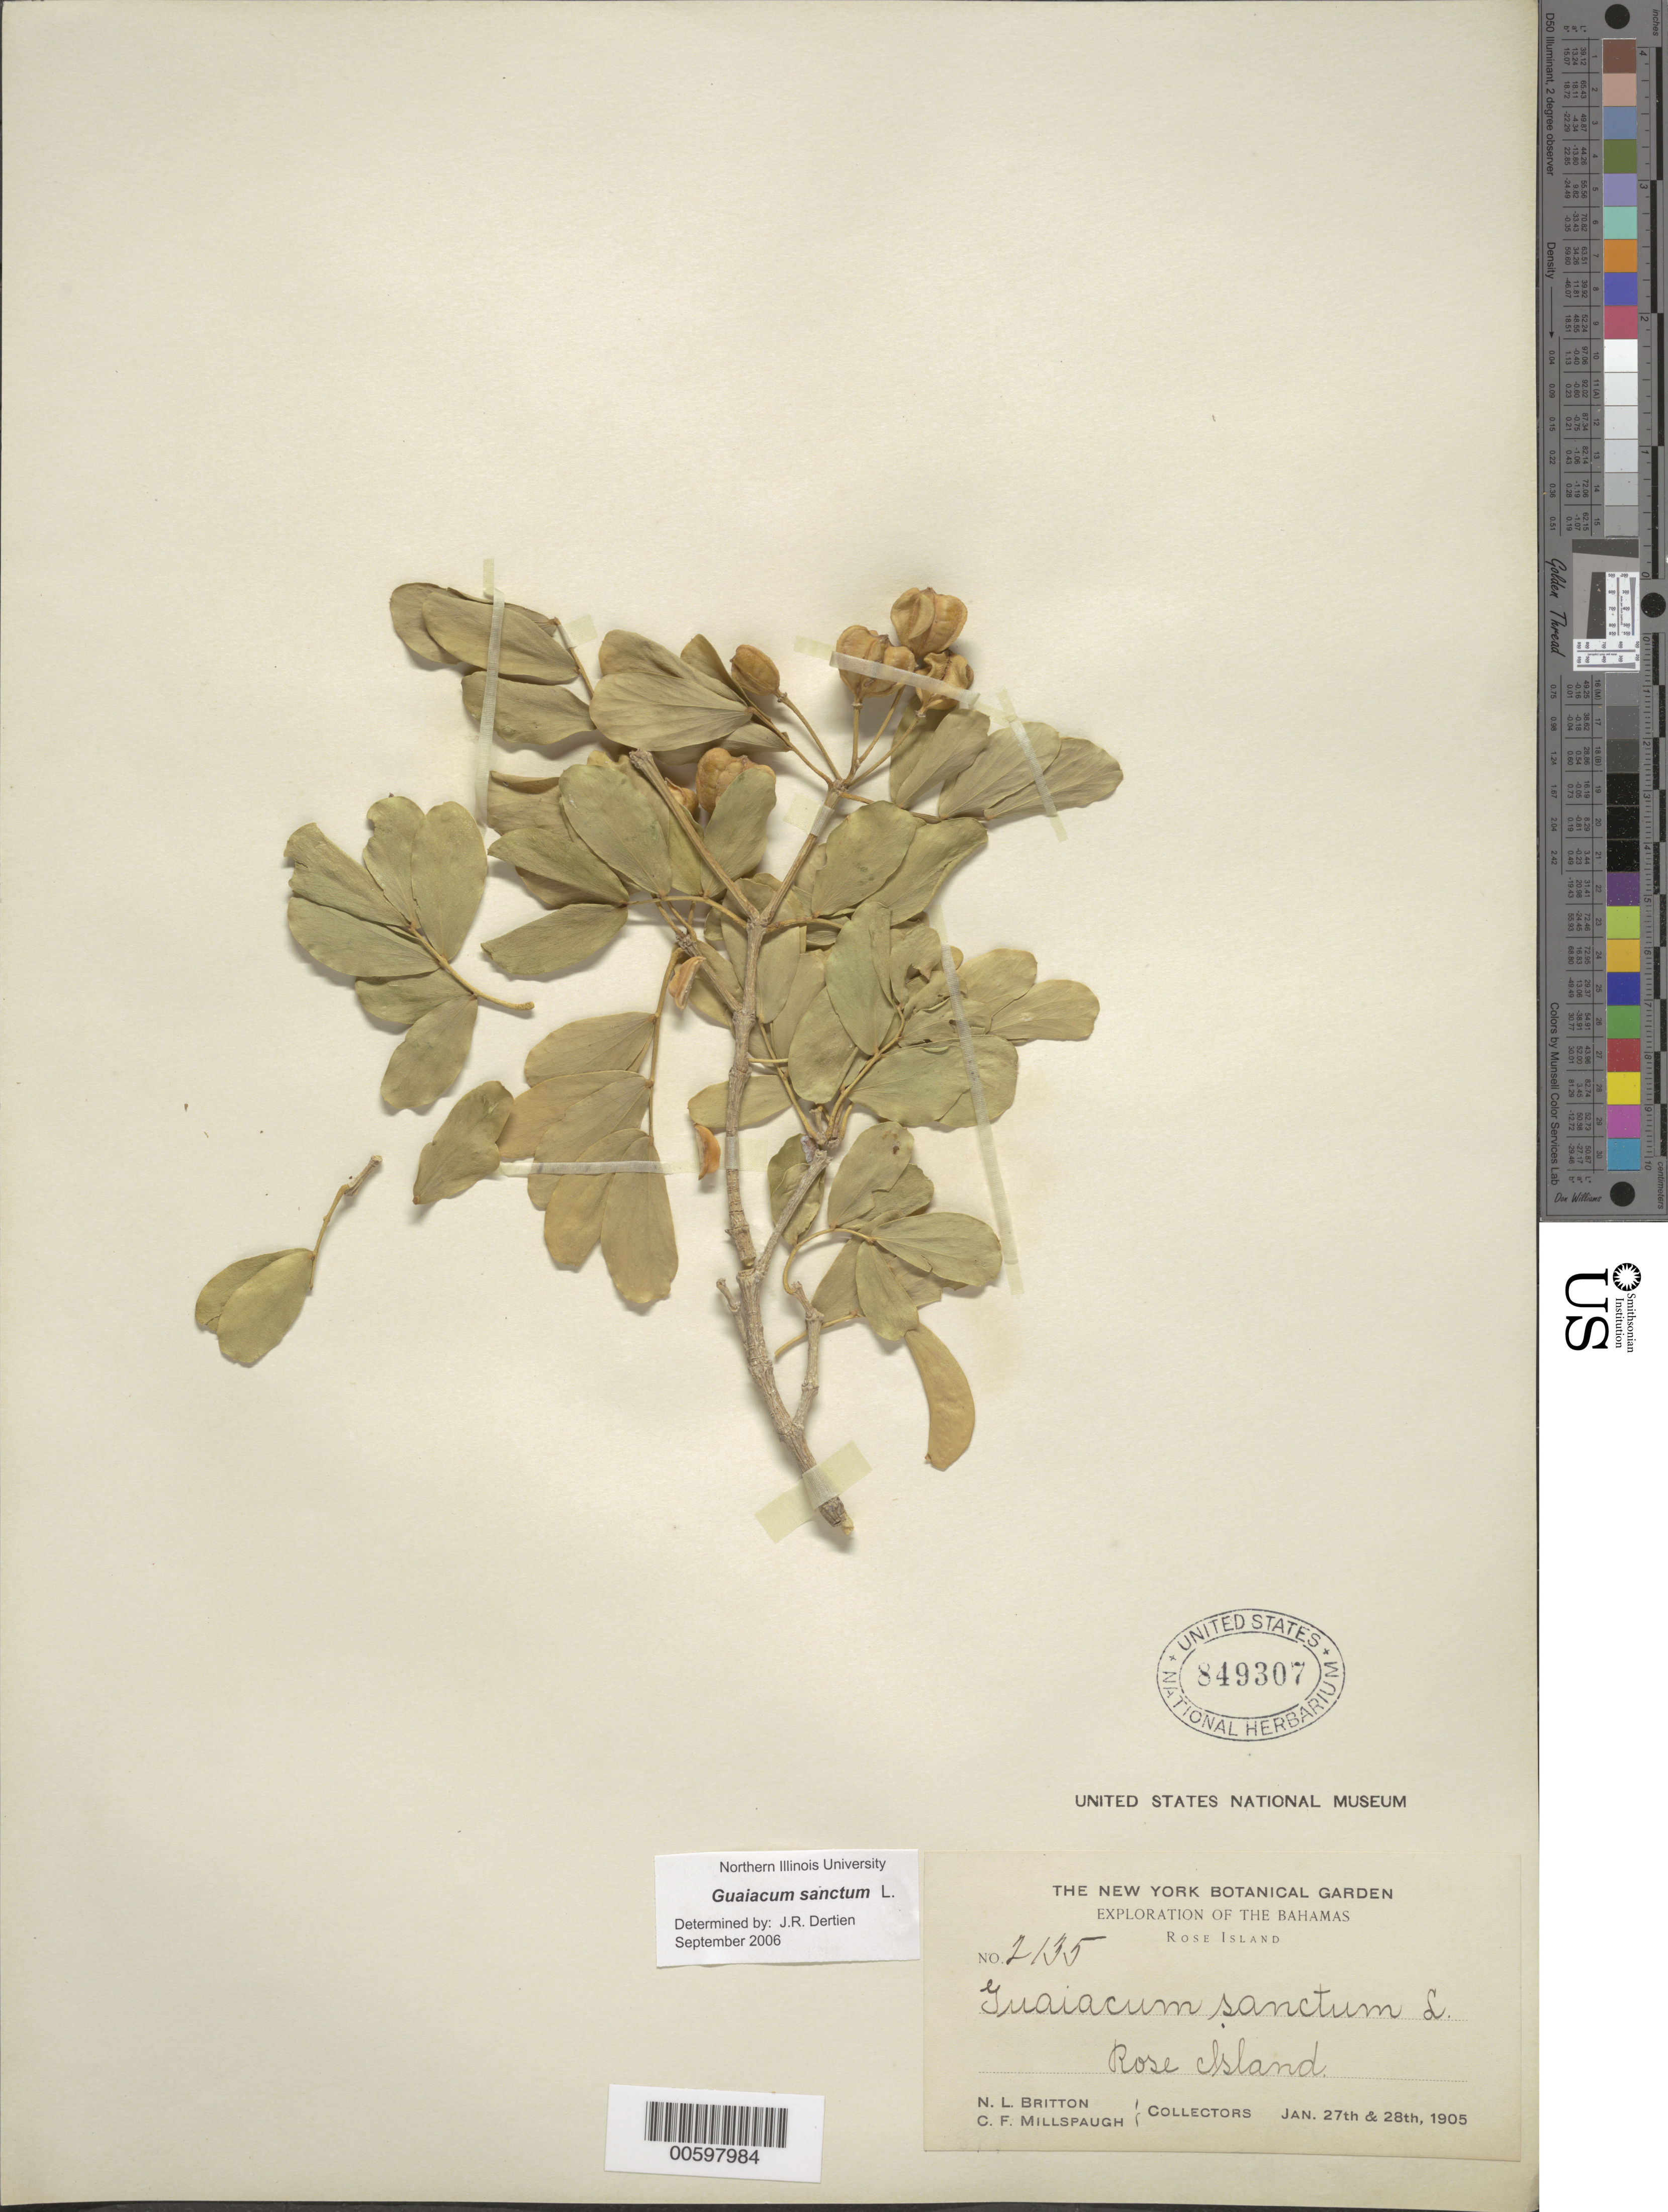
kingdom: Plantae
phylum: Tracheophyta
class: Magnoliopsida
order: Zygophyllales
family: Zygophyllaceae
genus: Guaiacum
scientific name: Guaiacum sanctum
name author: L.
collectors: N. Britton & C. F. Millspaugh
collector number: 2135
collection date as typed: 27 Jan 1905 to 28 Jan 1905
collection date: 1905-01-27/1905-01-28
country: Bahamas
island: Rose Island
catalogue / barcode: US 849307